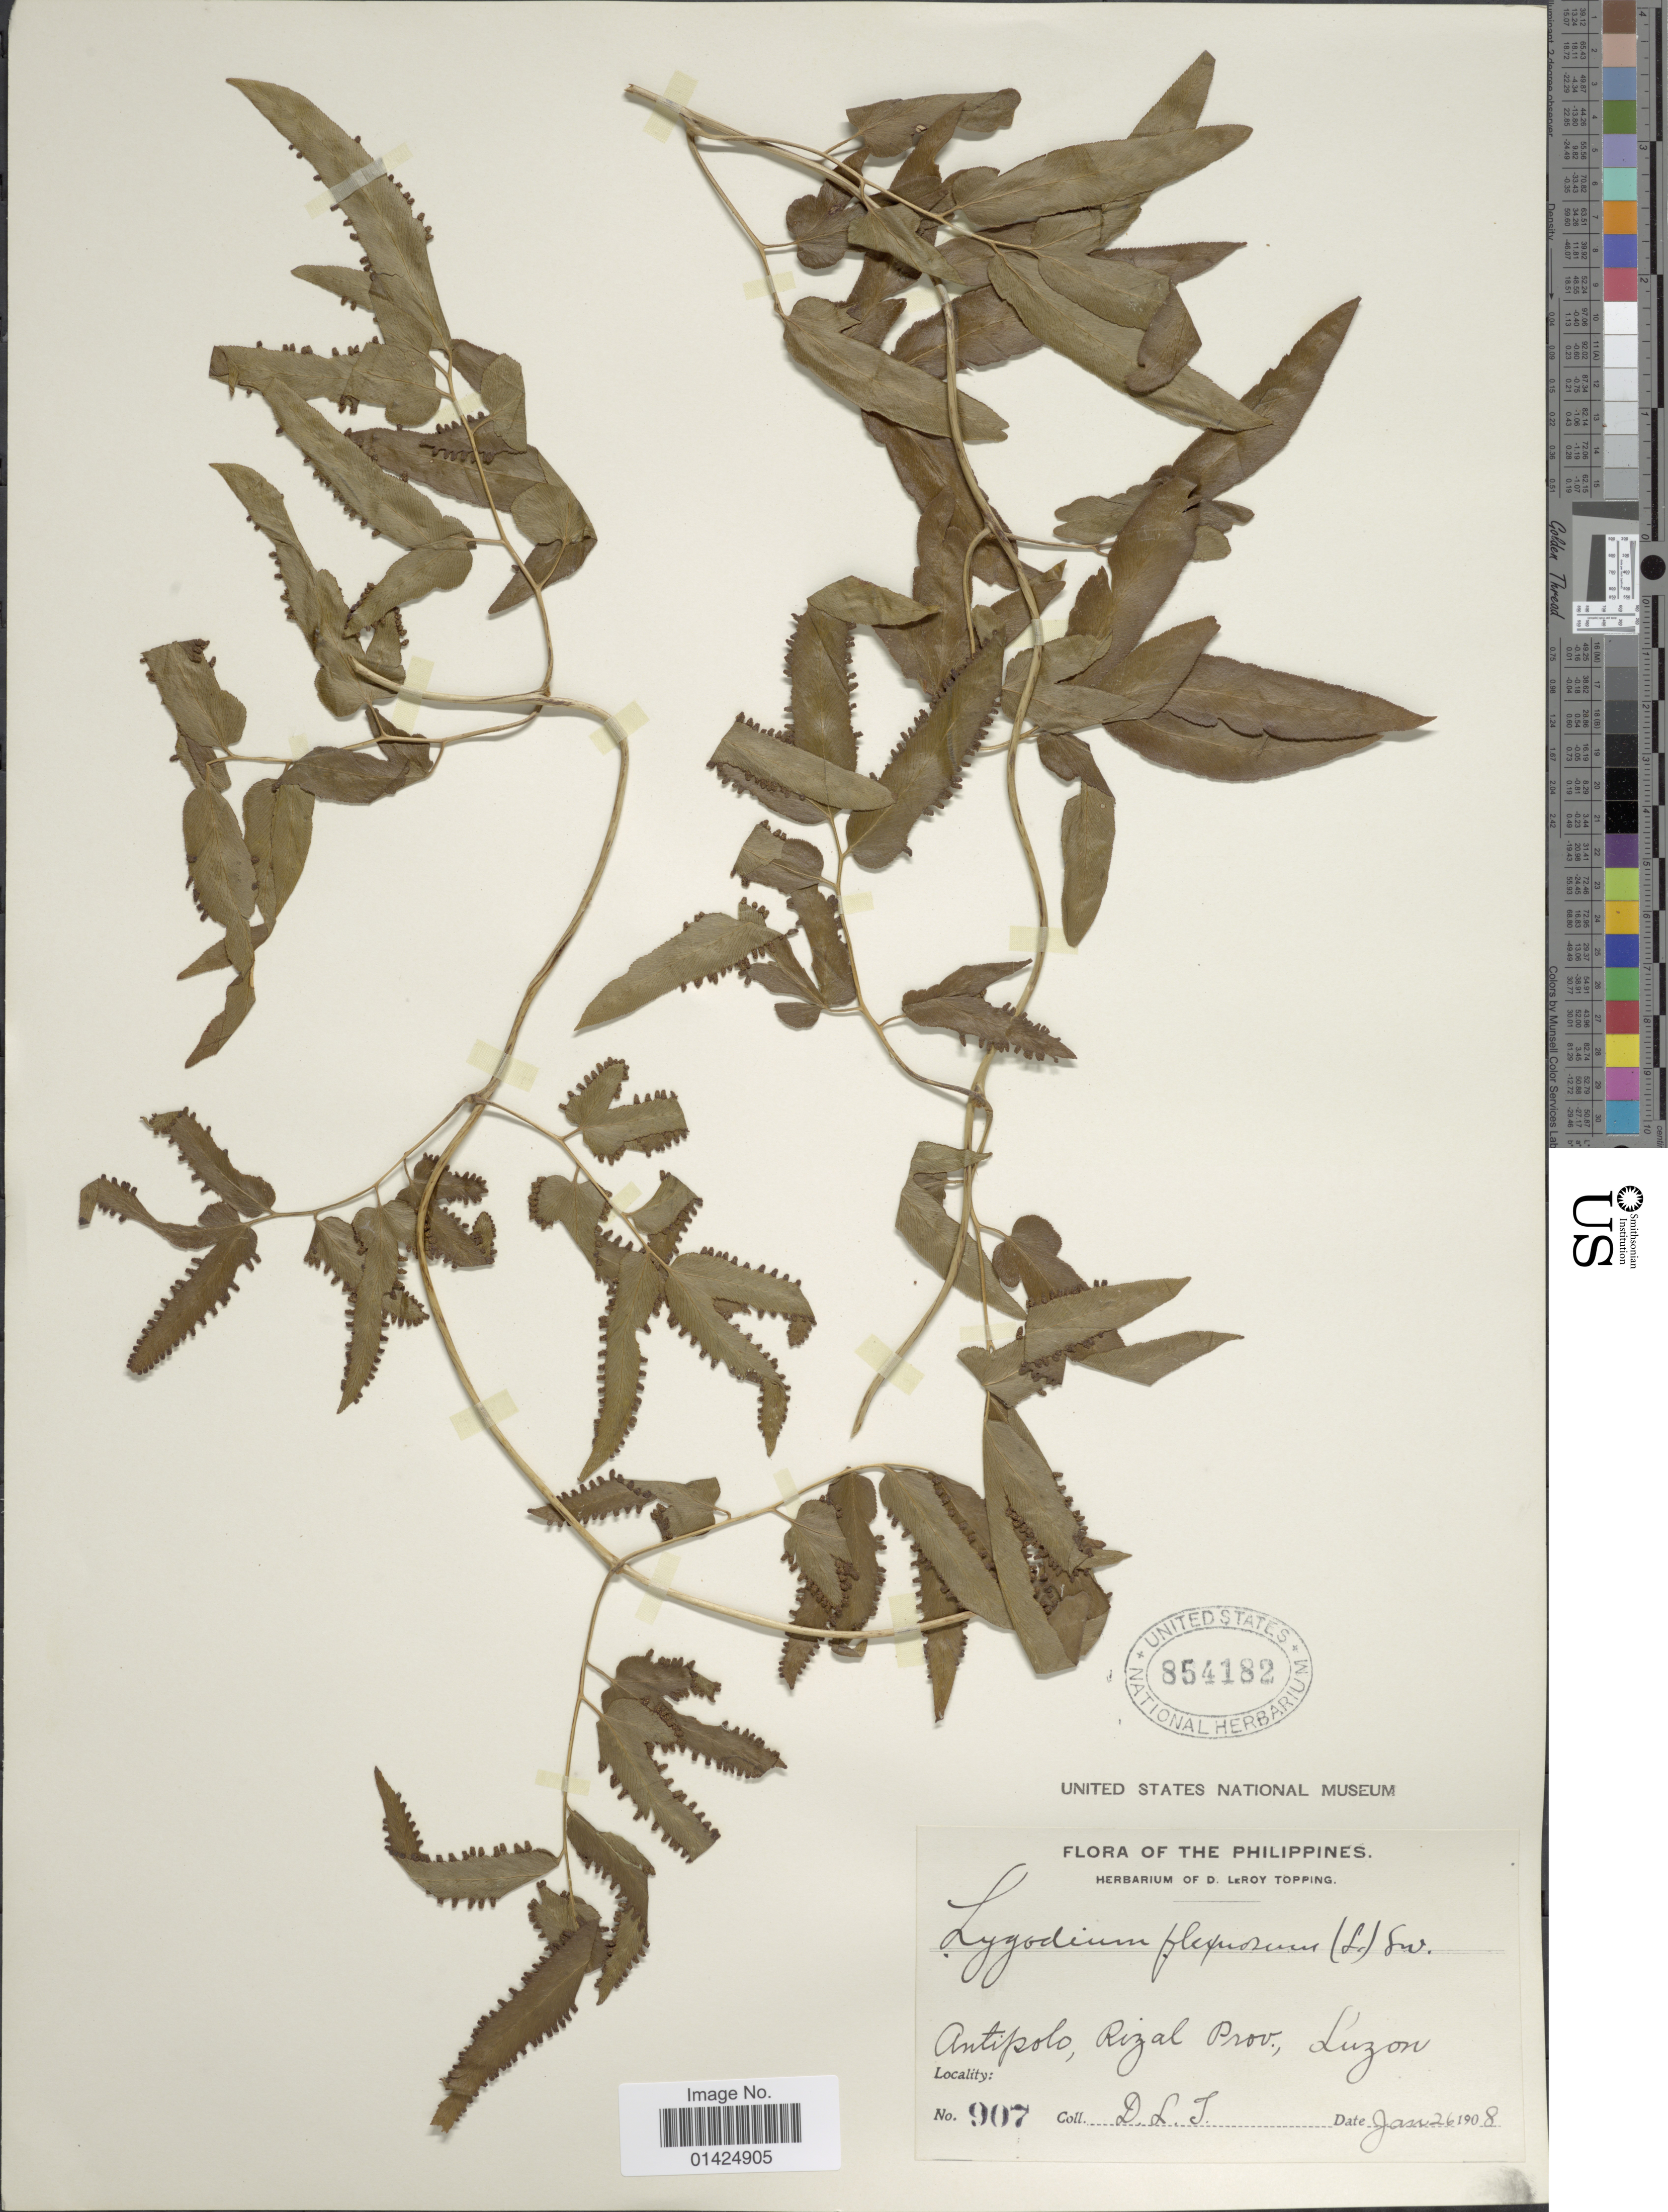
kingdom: Plantae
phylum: Tracheophyta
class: Polypodiopsida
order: Schizaeales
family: Lygodiaceae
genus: Lygodium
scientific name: Lygodium flexuosum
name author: Sw.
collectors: D. L. Topping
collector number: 907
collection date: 1908-01-26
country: Philippines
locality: Antipolo, Rizal Prov., Luzon.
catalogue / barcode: US 854182